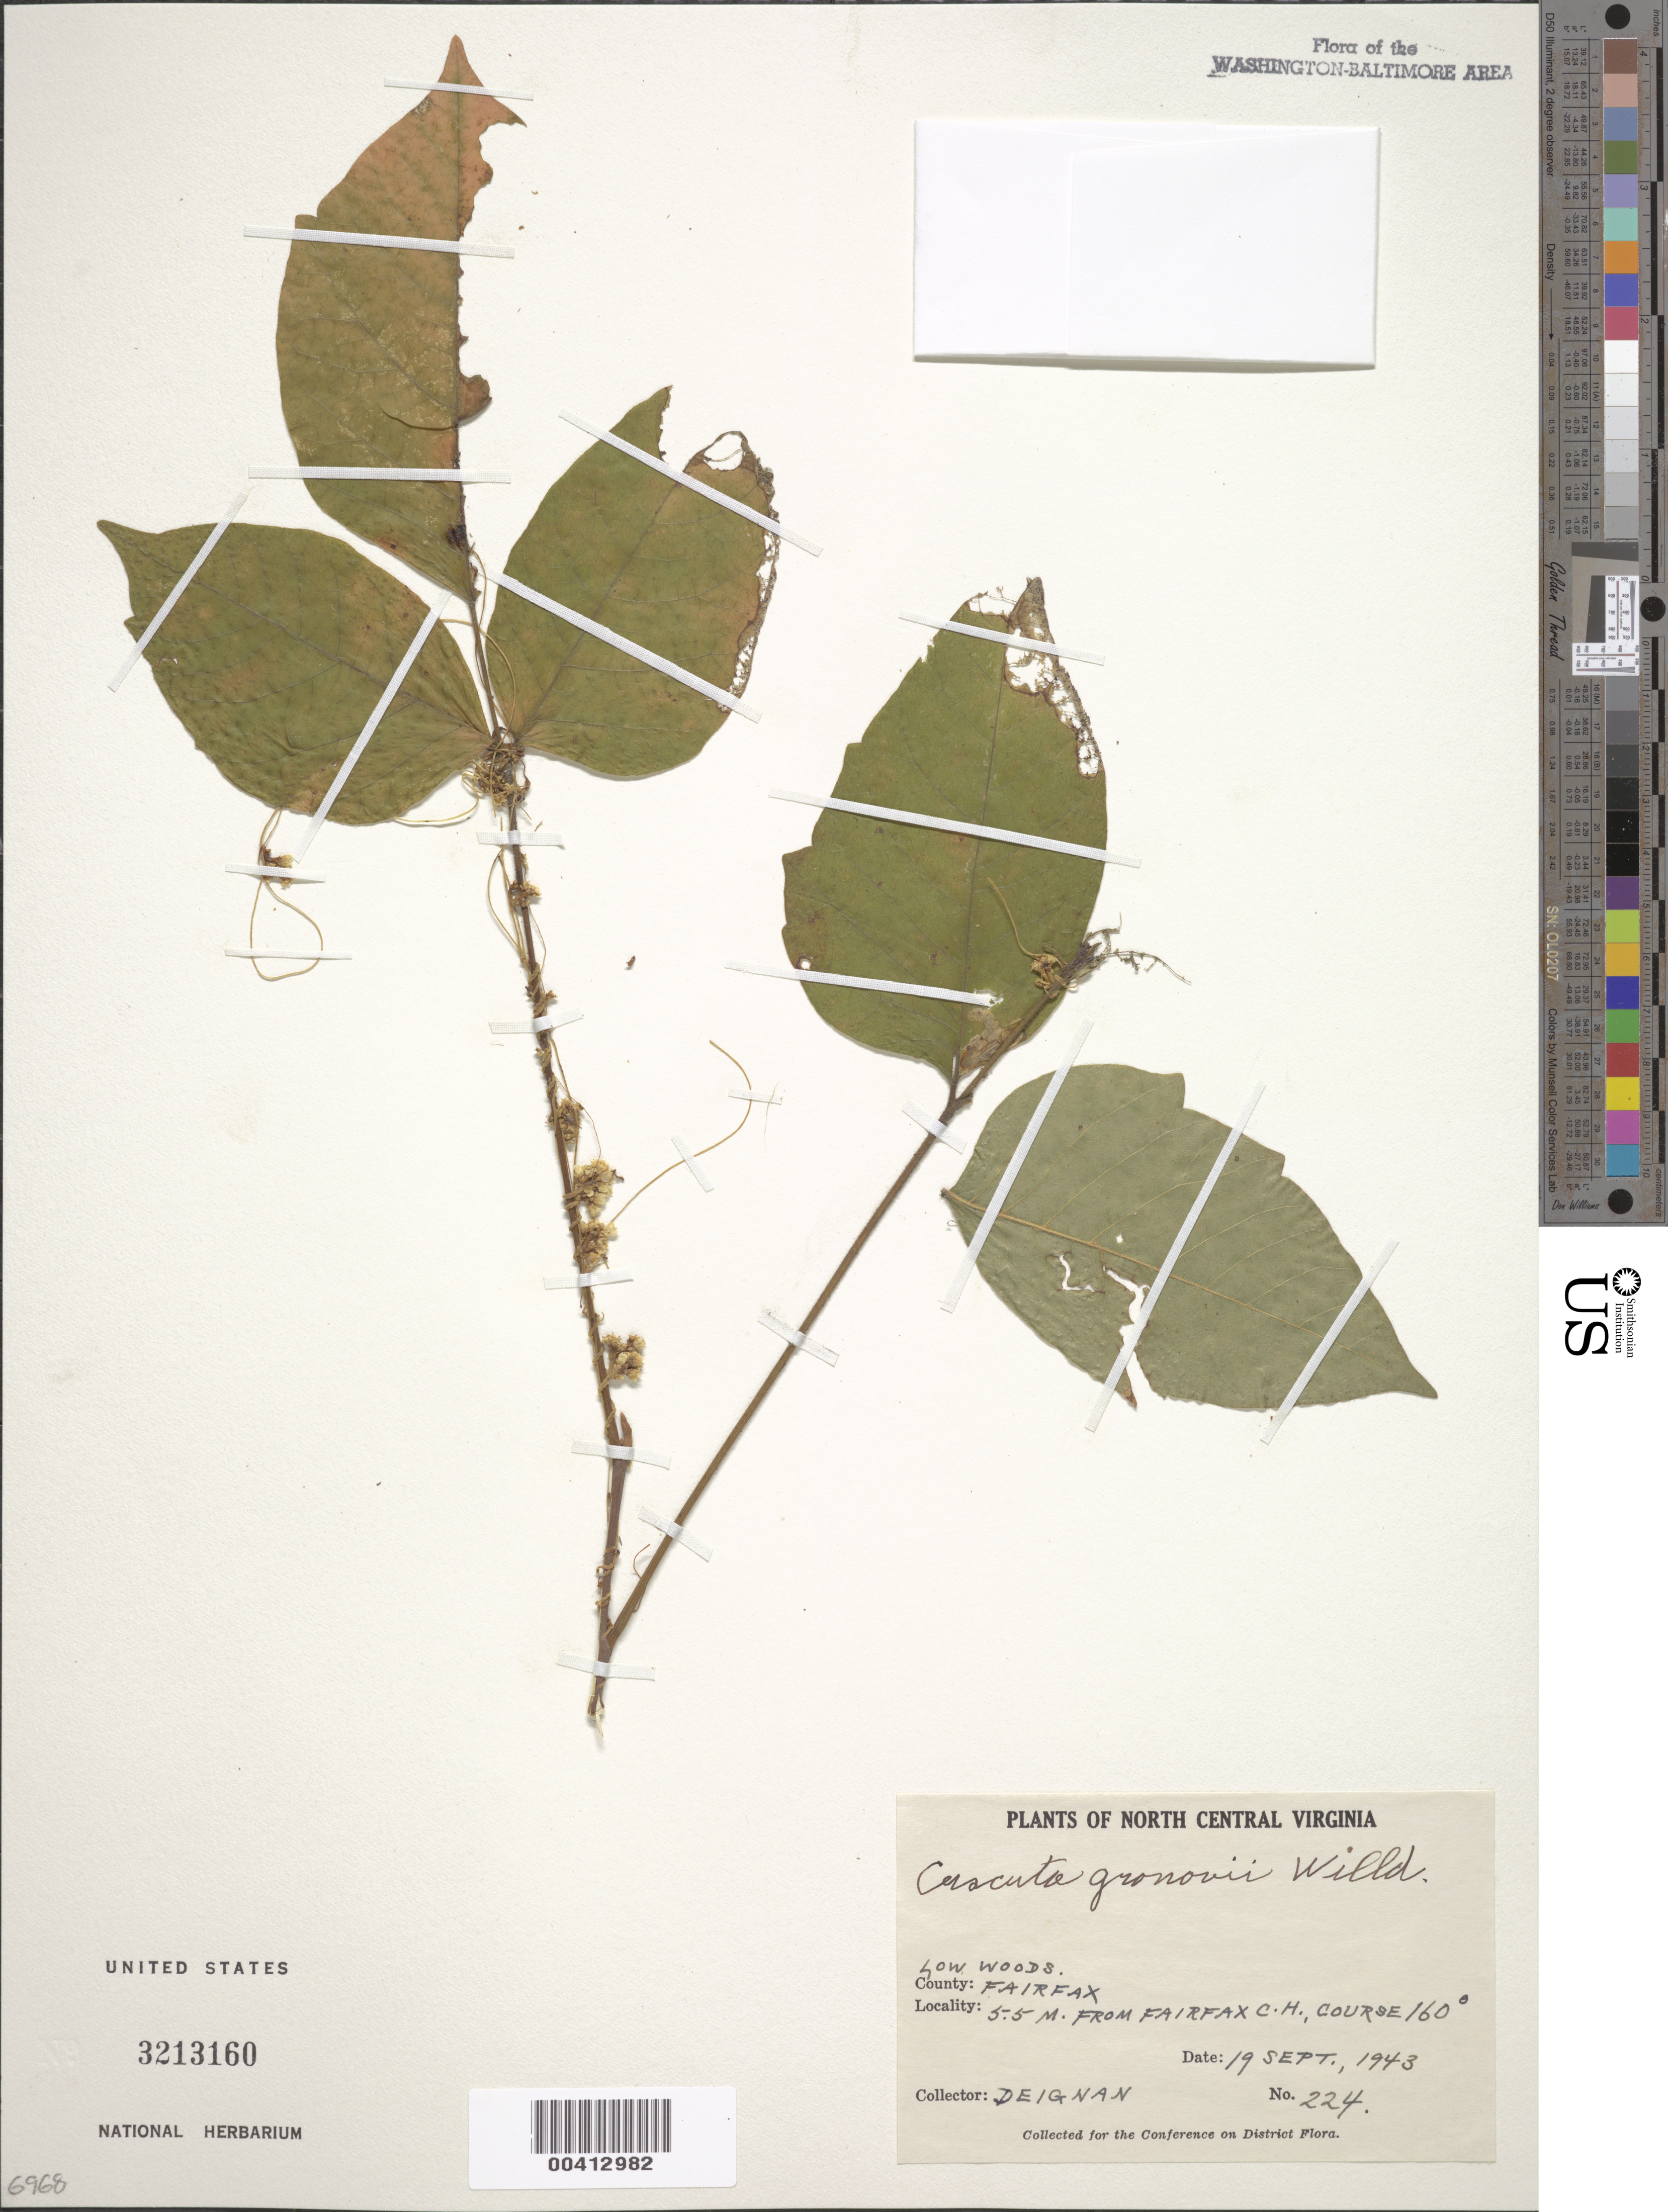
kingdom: Plantae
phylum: Tracheophyta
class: Magnoliopsida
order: Solanales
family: Convolvulaceae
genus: Cuscuta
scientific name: Cuscuta gronovii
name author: Willd. ex Schult.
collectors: H. Deignan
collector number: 224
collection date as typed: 19 Sep 1943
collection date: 1943-09-19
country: United States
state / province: Virginia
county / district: Fairfax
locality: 5.5 mi. from Fairfax County Courthouse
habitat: Low woods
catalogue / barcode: US 3213160